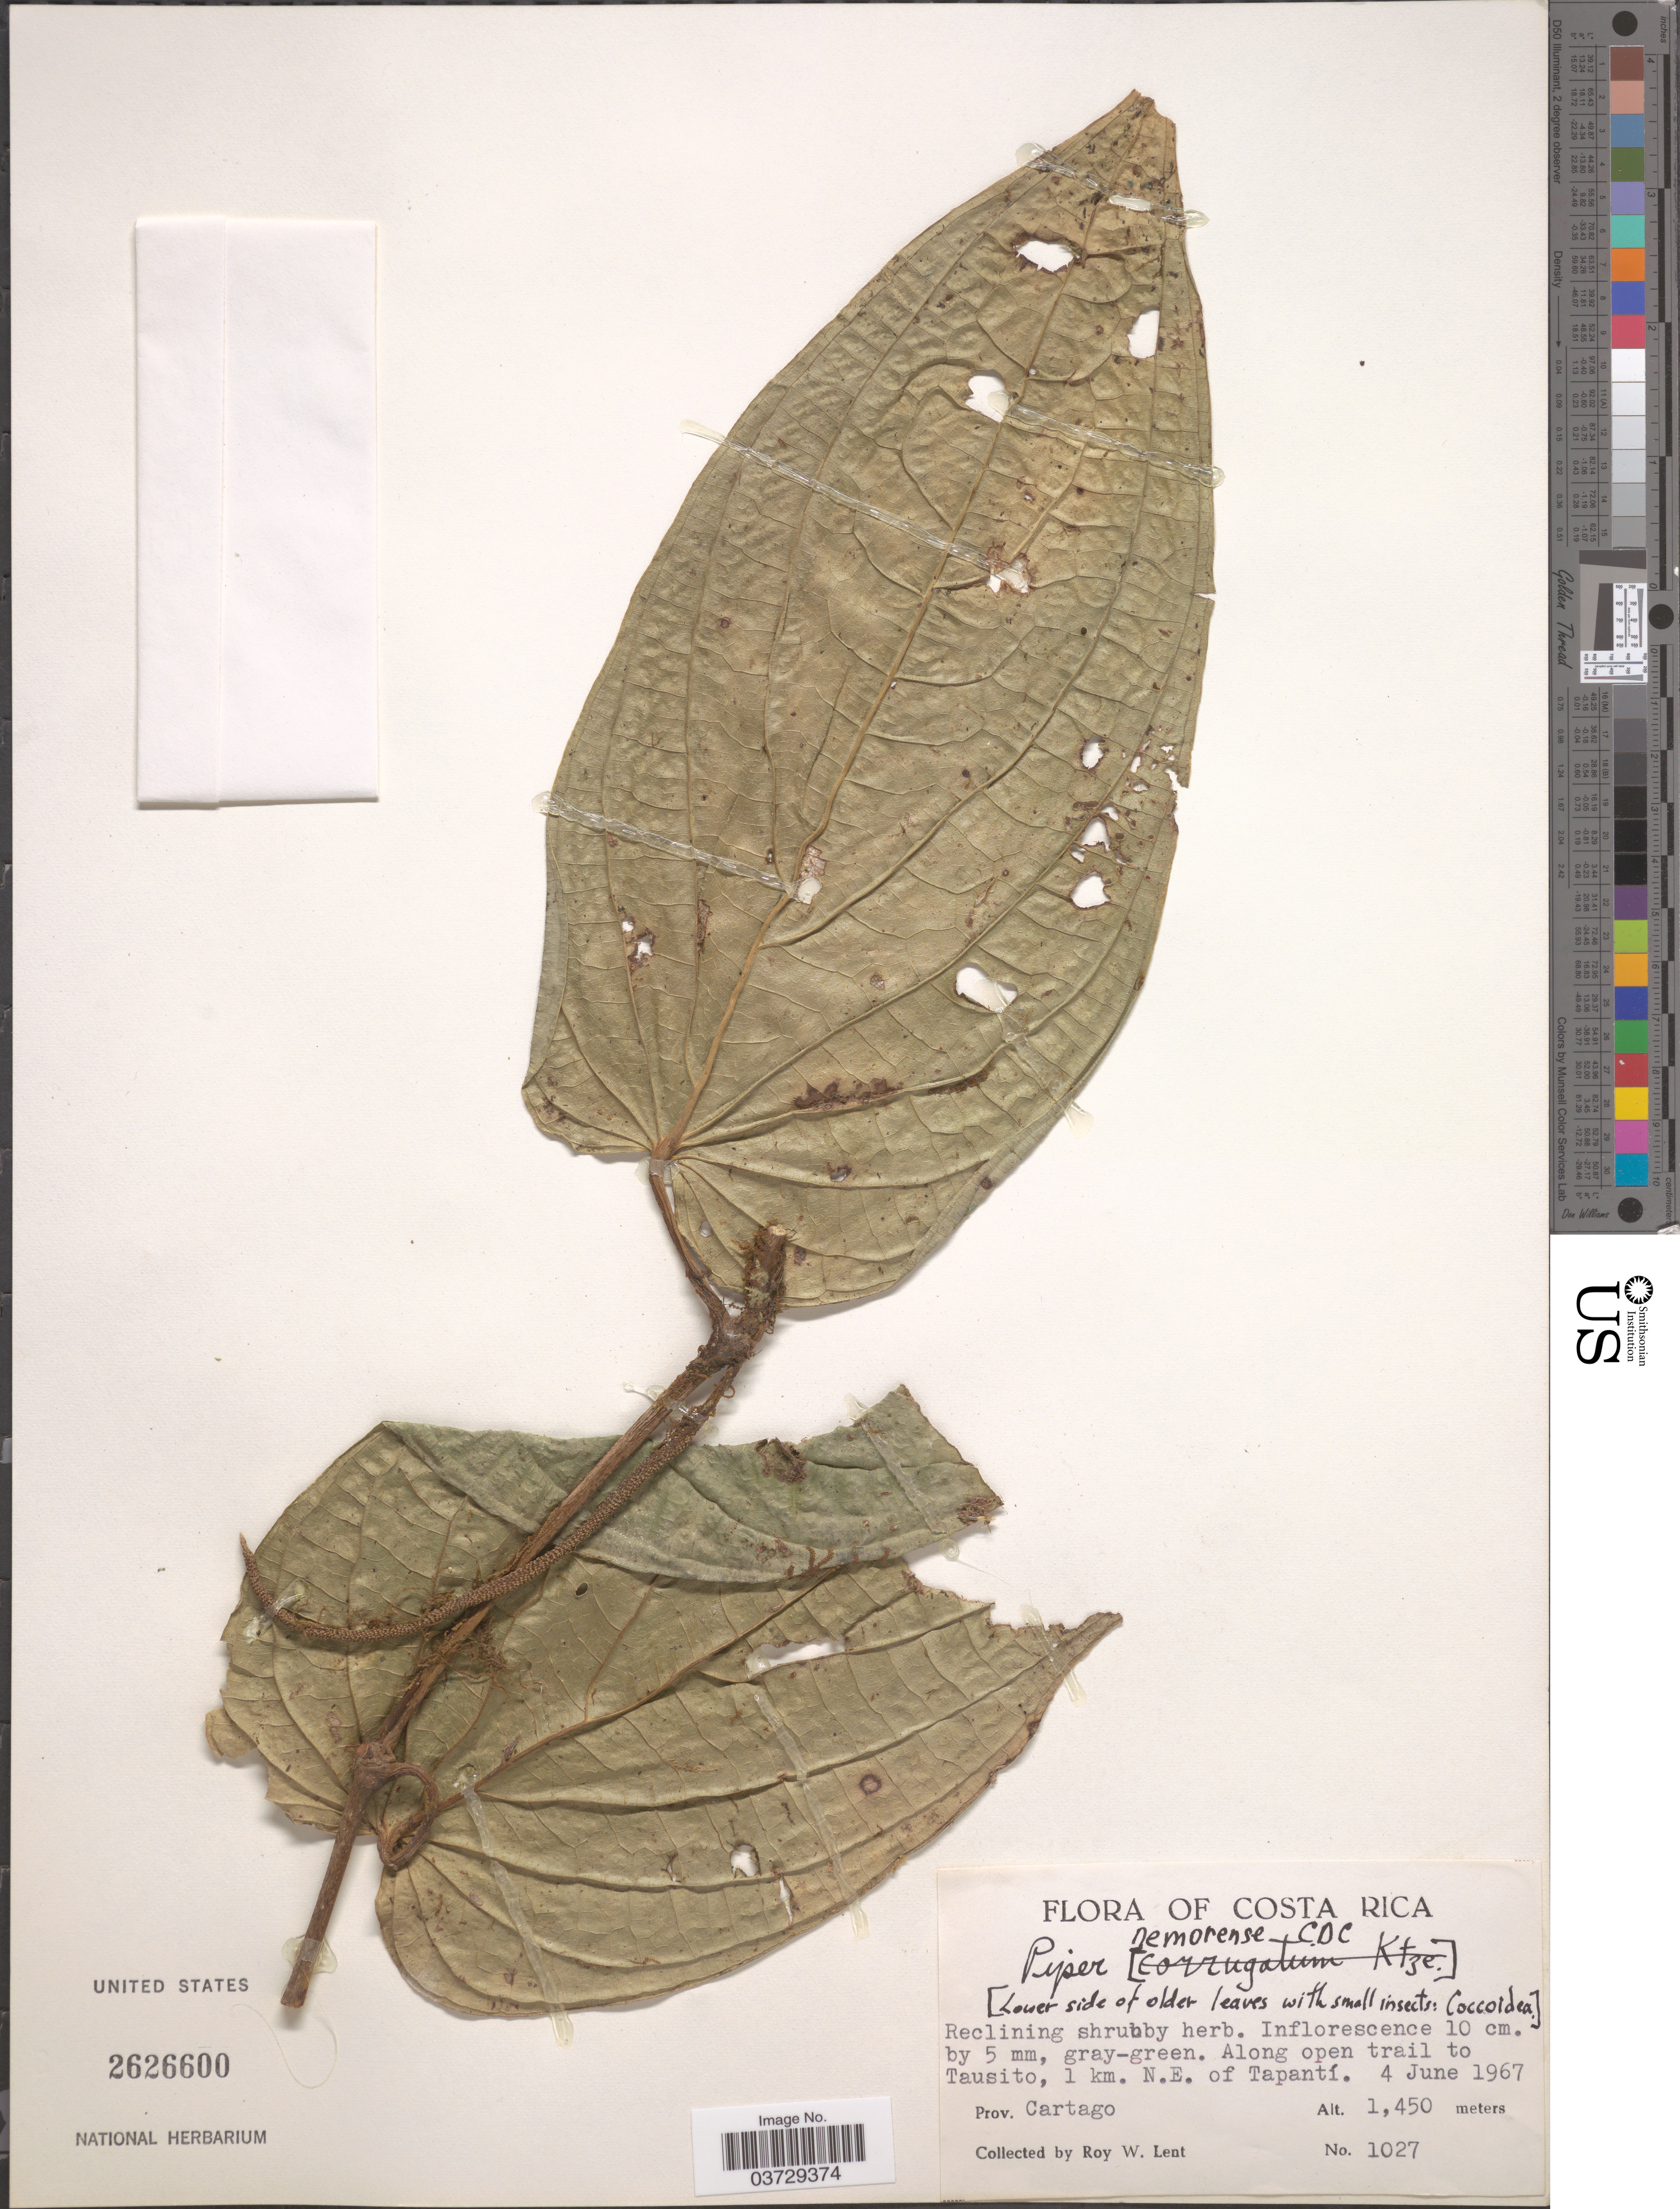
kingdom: Plantae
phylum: Tracheophyta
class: Magnoliopsida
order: Piperales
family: Piperaceae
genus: Piper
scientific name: Piper nemorense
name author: C. DC.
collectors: R. W. Lent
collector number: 1027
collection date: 1967-06-04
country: Costa Rica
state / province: Cartago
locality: Along open trail to Tausito, 1 km. N.E. of Tapantí.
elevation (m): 1450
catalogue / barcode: US 2626600